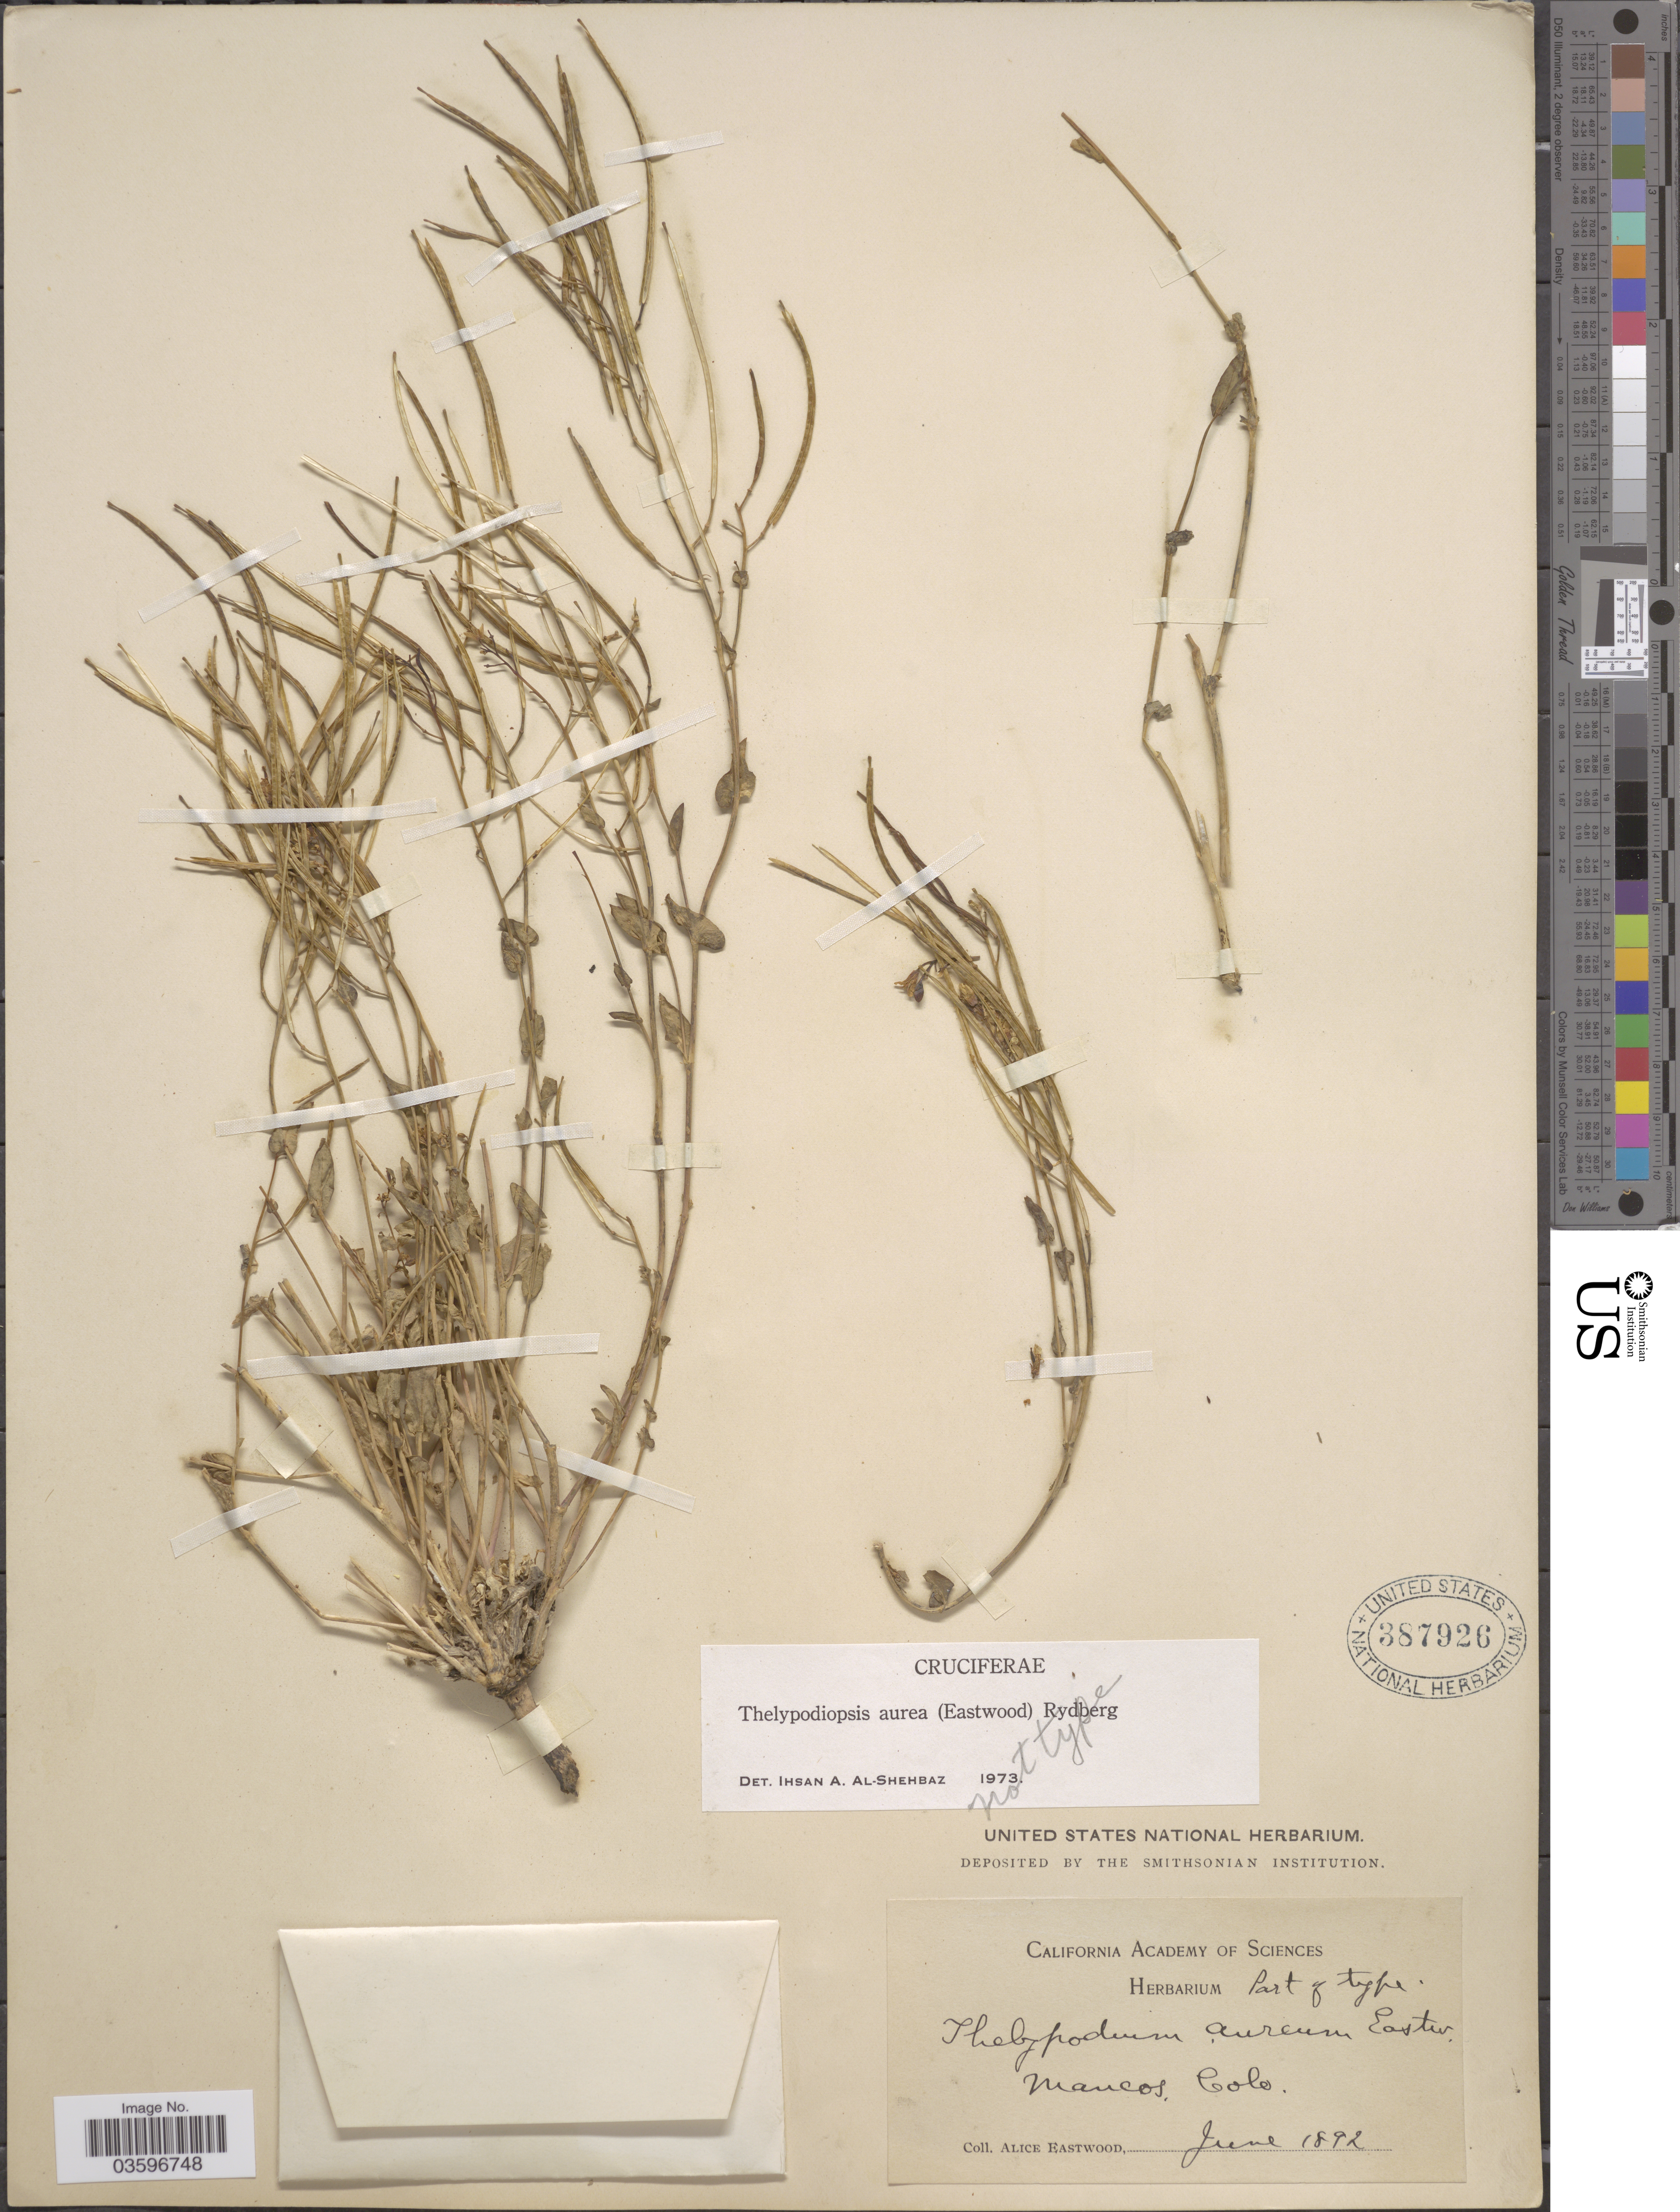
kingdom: Plantae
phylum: Tracheophyta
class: Magnoliopsida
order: Brassicales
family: Brassicaceae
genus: Thelypodiopsis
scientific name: Thelypodiopsis aurea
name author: (Eastw.) Rydb.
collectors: A. Eastwood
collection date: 1892-06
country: United States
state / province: Colorado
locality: Mancos.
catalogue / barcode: US 387926